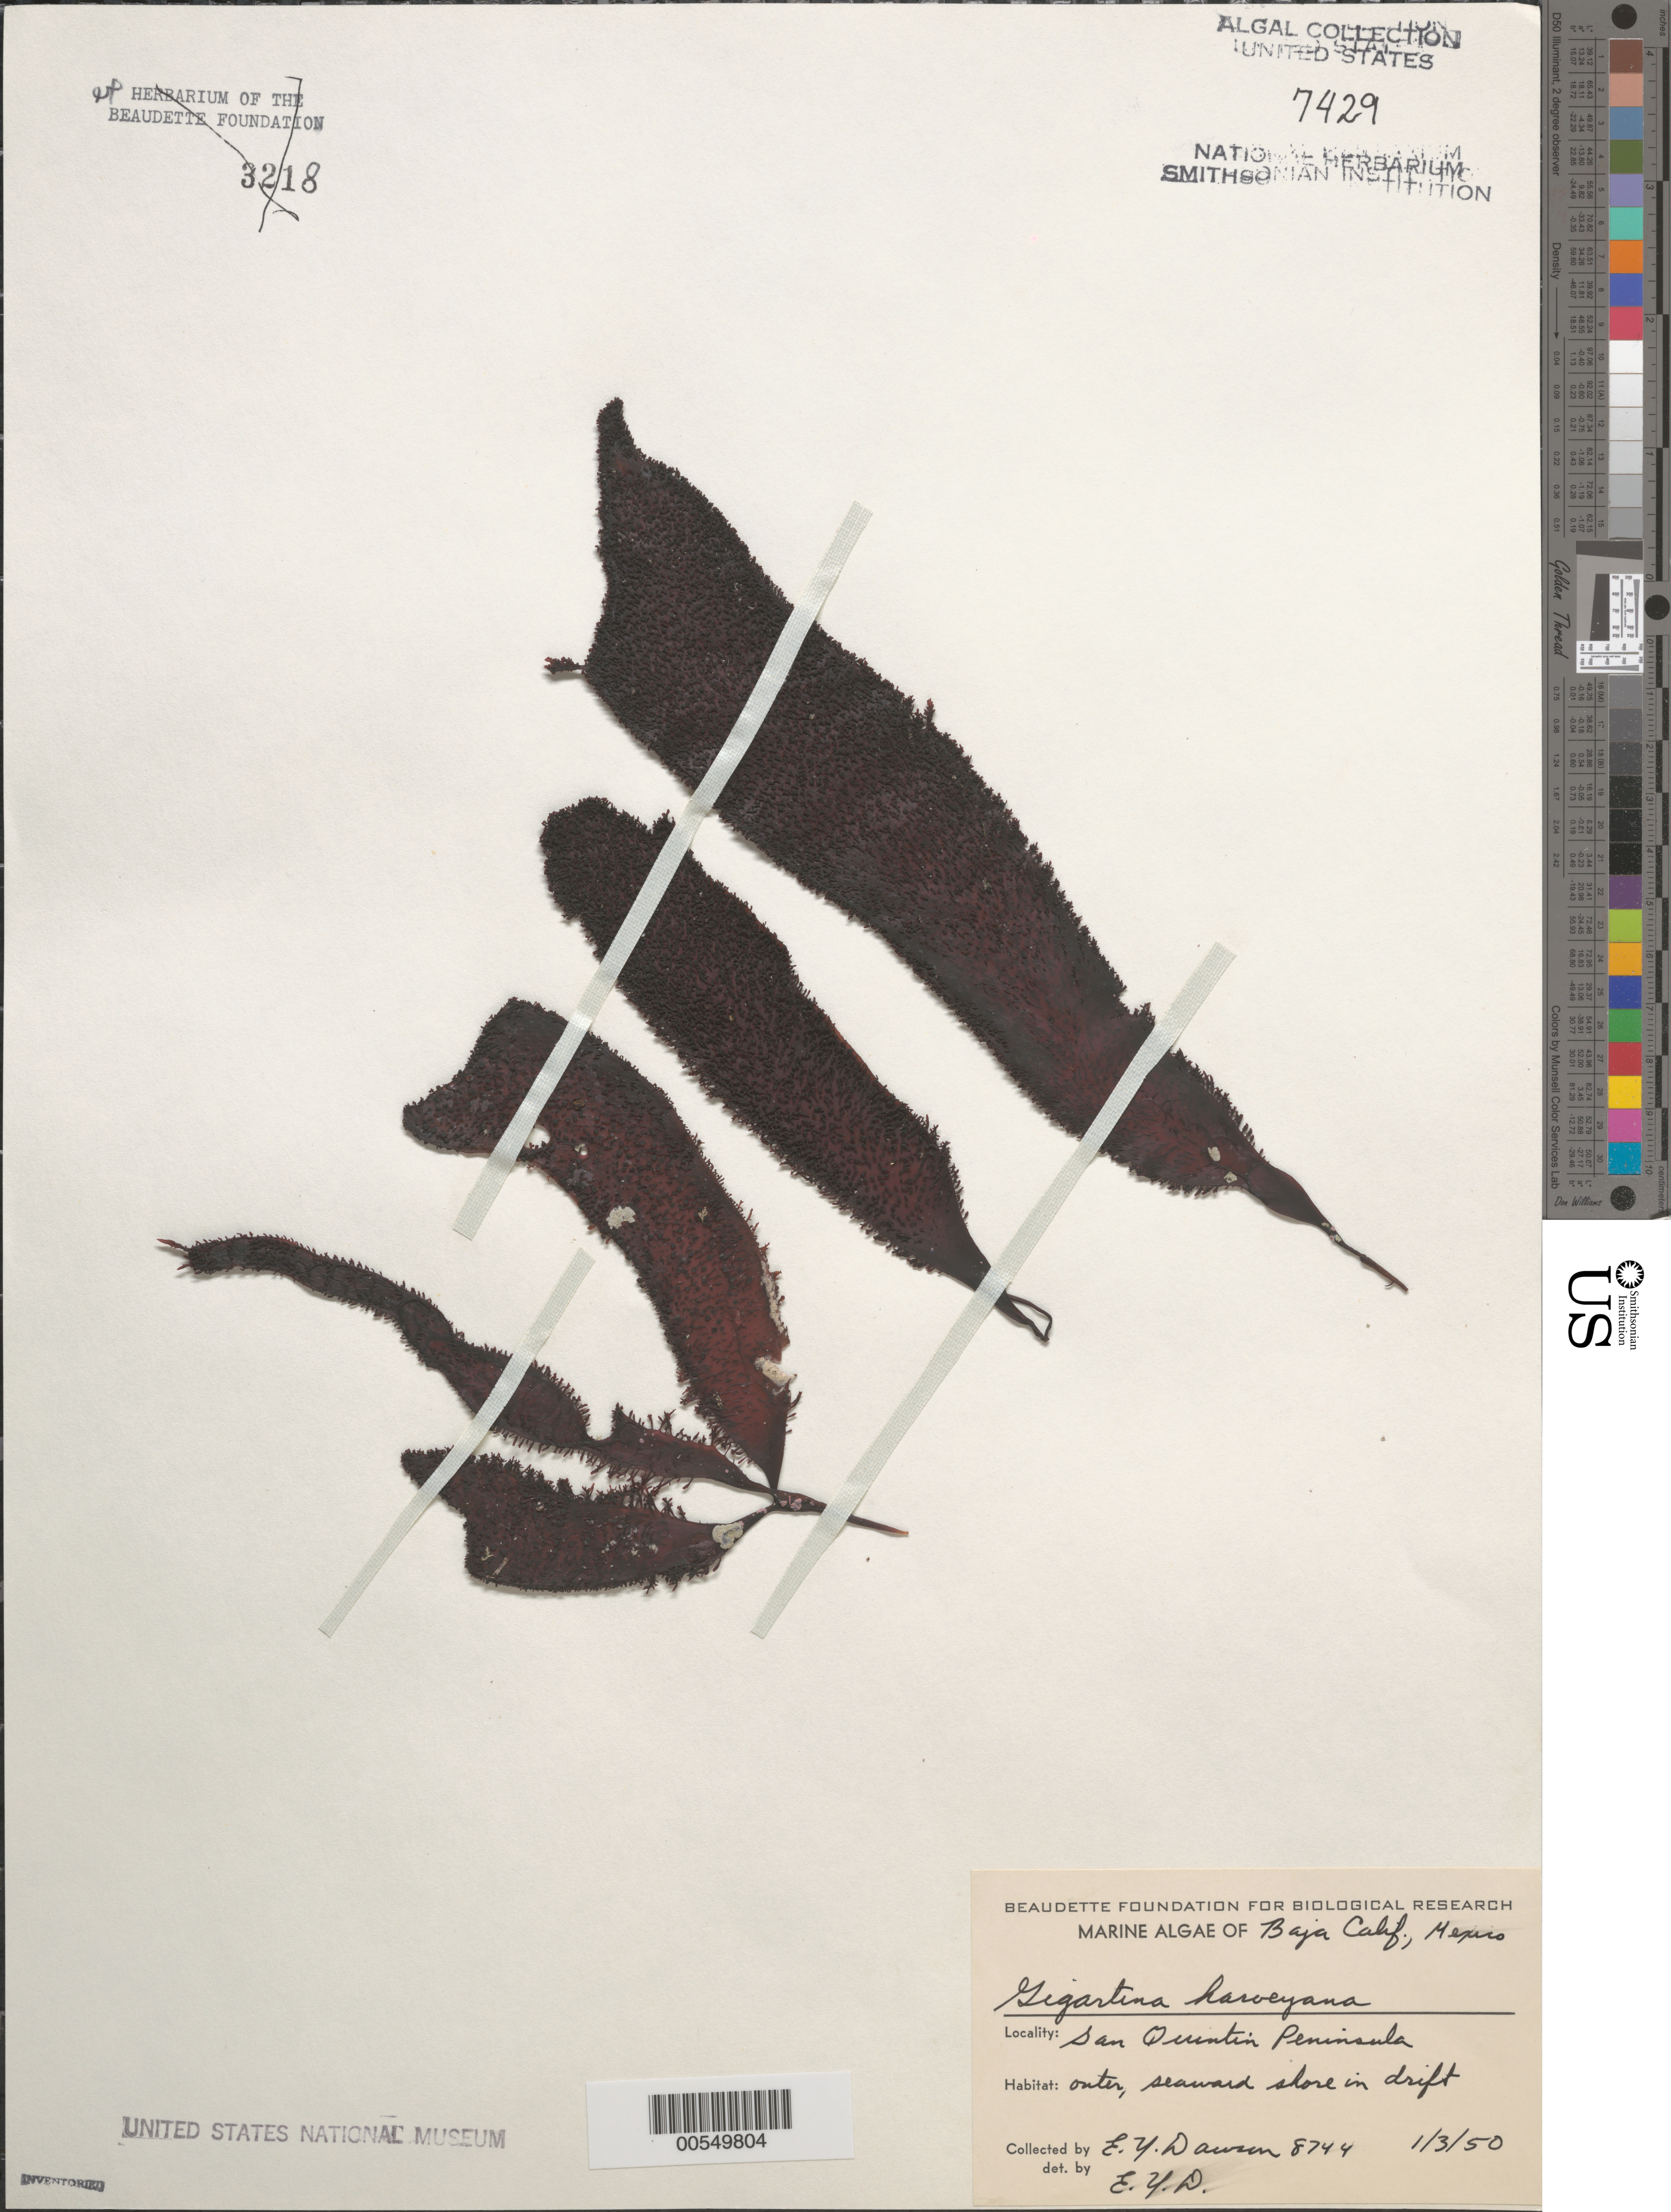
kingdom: Plantae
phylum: Rhodophyta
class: Florideophyceae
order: Gigartinales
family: Gigartinaceae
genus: Chondracanthus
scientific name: Chondracanthus harveyanus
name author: (Kütz.) Guiry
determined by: Algae name updating Project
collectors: E. Y. Dawson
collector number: EYD 8744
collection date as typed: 03 Jan 1950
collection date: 1950-01-03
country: Mexico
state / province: Baja California Norte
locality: San Quintin Peninsula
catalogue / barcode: US 7429